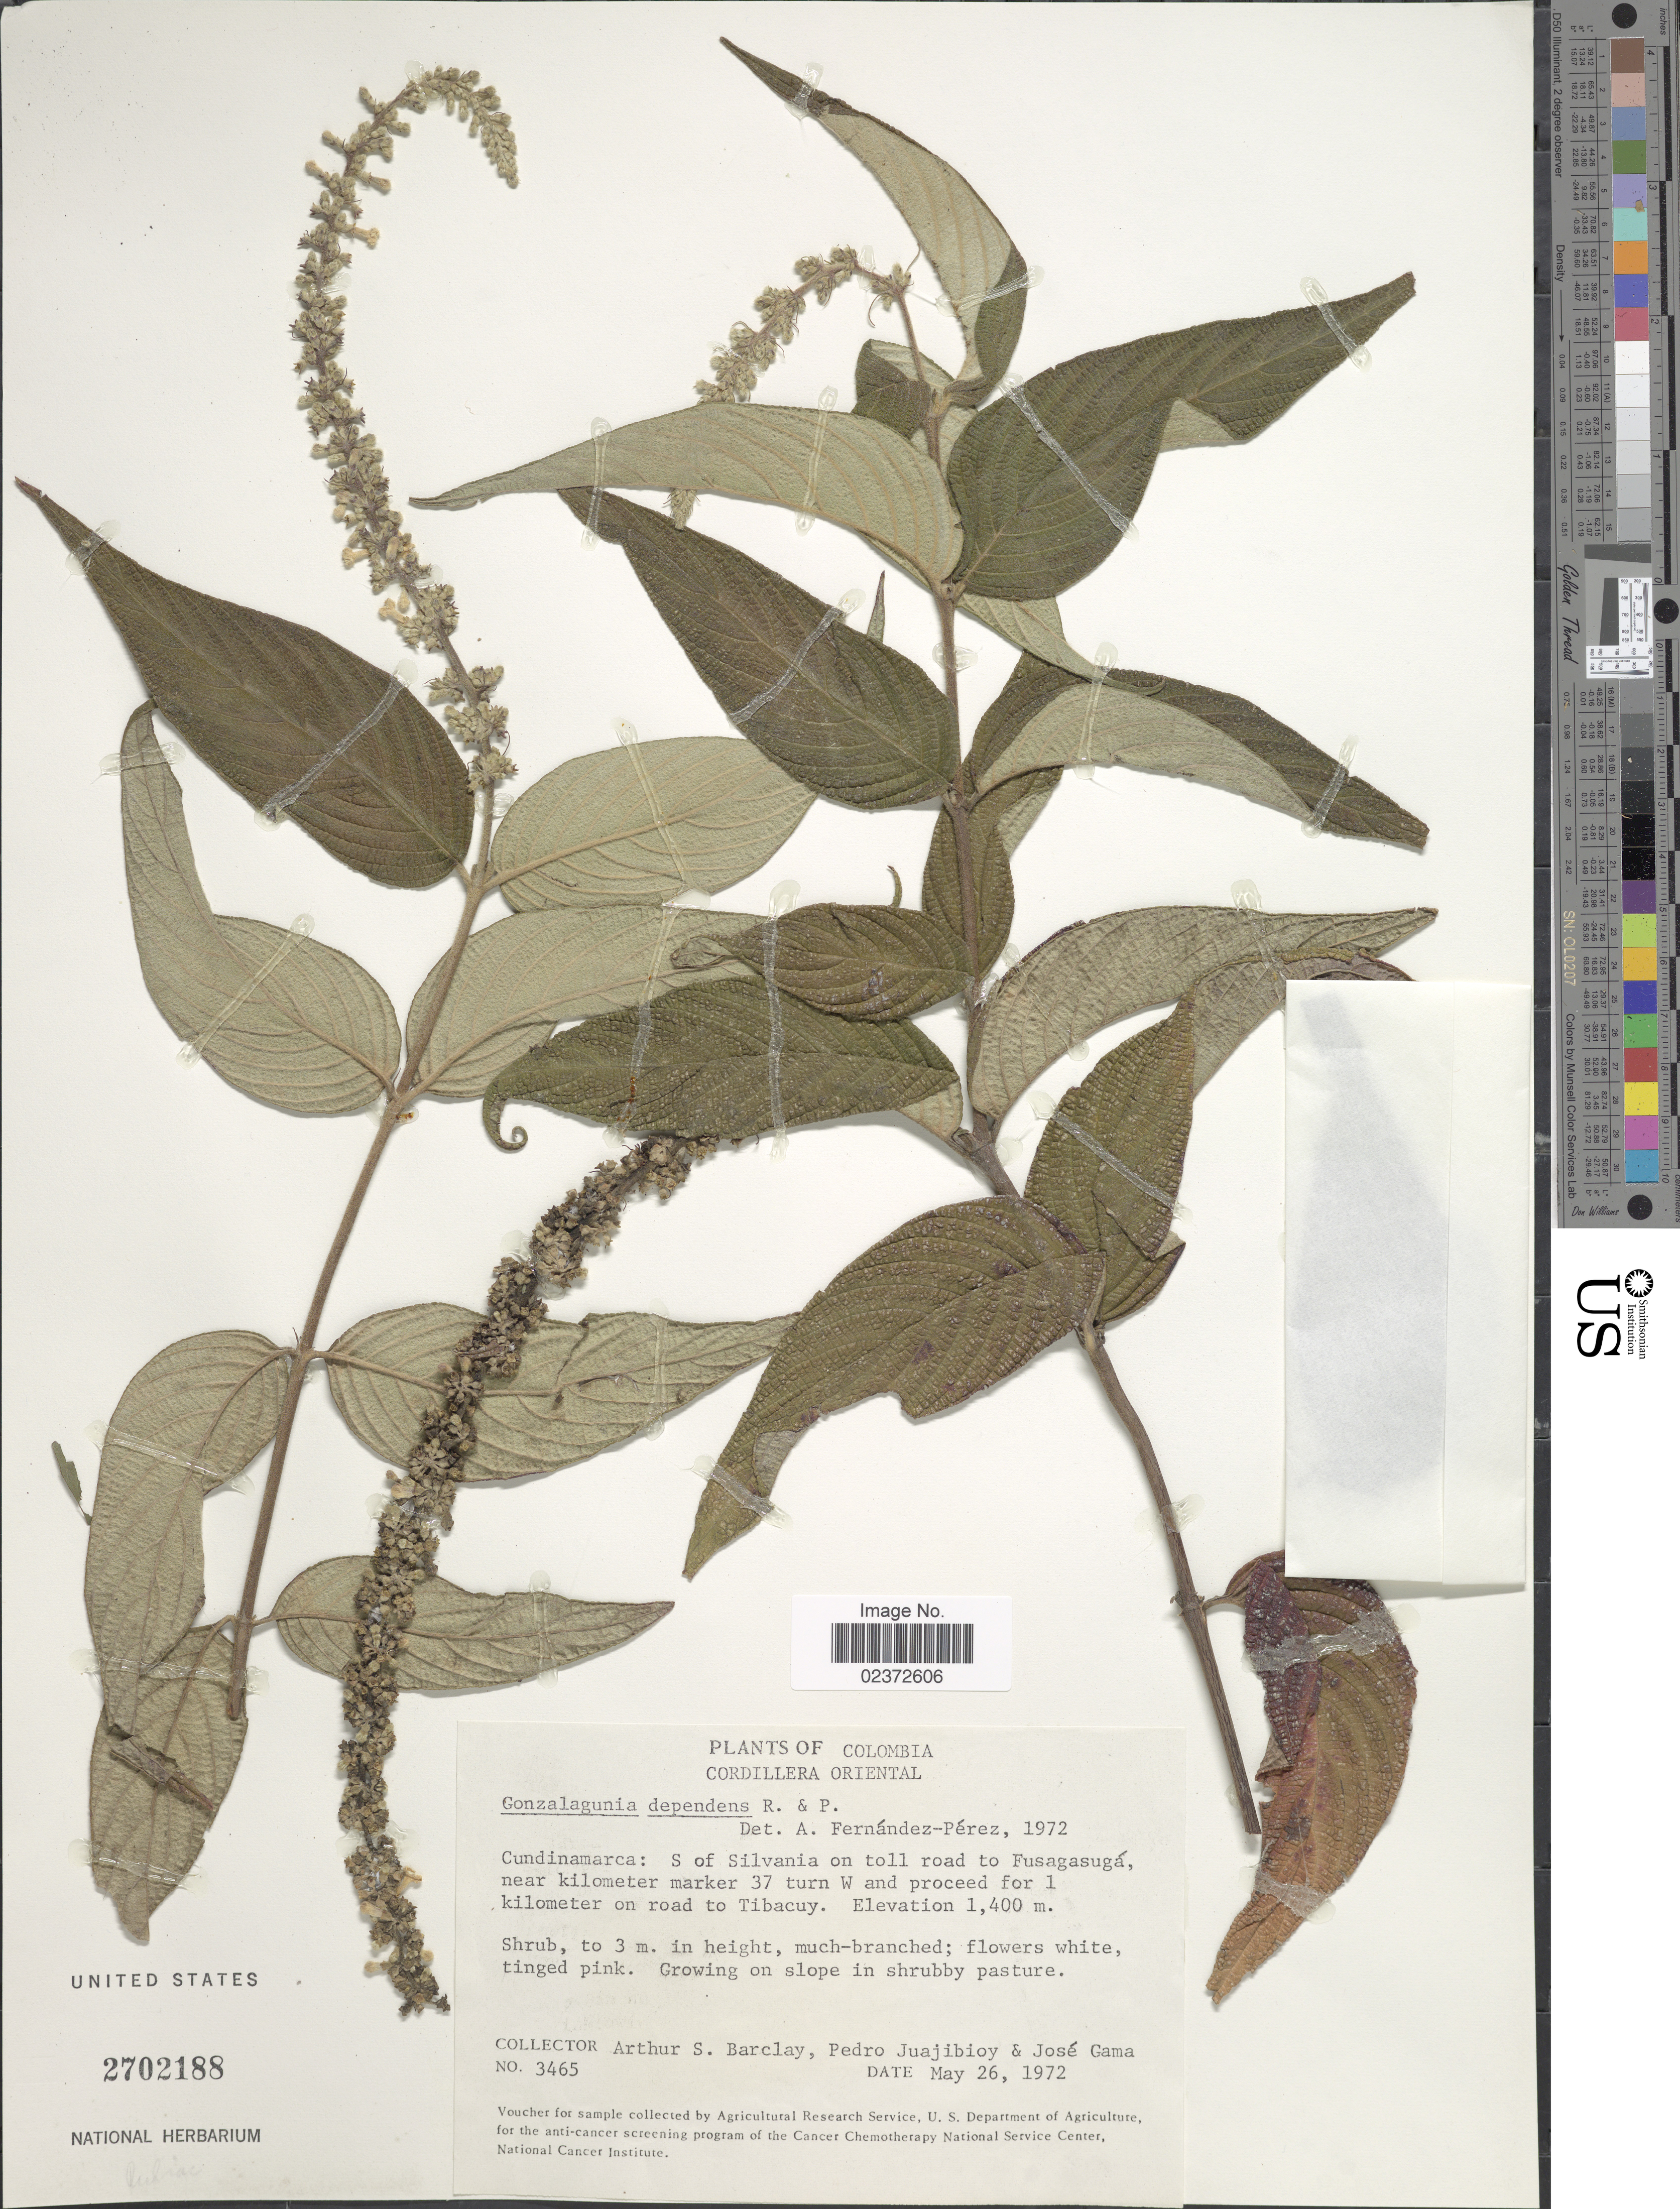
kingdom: Plantae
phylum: Tracheophyta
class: Magnoliopsida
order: Gentianales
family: Rubiaceae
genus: Gonzalagunia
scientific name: Gonzalagunia dependens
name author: Ruiz & Pav.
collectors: A. S. Barclay, P. Juajibioy & J. Gama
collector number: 3465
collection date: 1972-05-26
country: Colombia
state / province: Cundinamarca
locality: Cordillera Oriental. S of Silvania on toll road to Fusagasuga, near kilometer marker 37 turn W and proceed for 1 kilometer on road to Tibacuy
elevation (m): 1400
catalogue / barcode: US 2702188